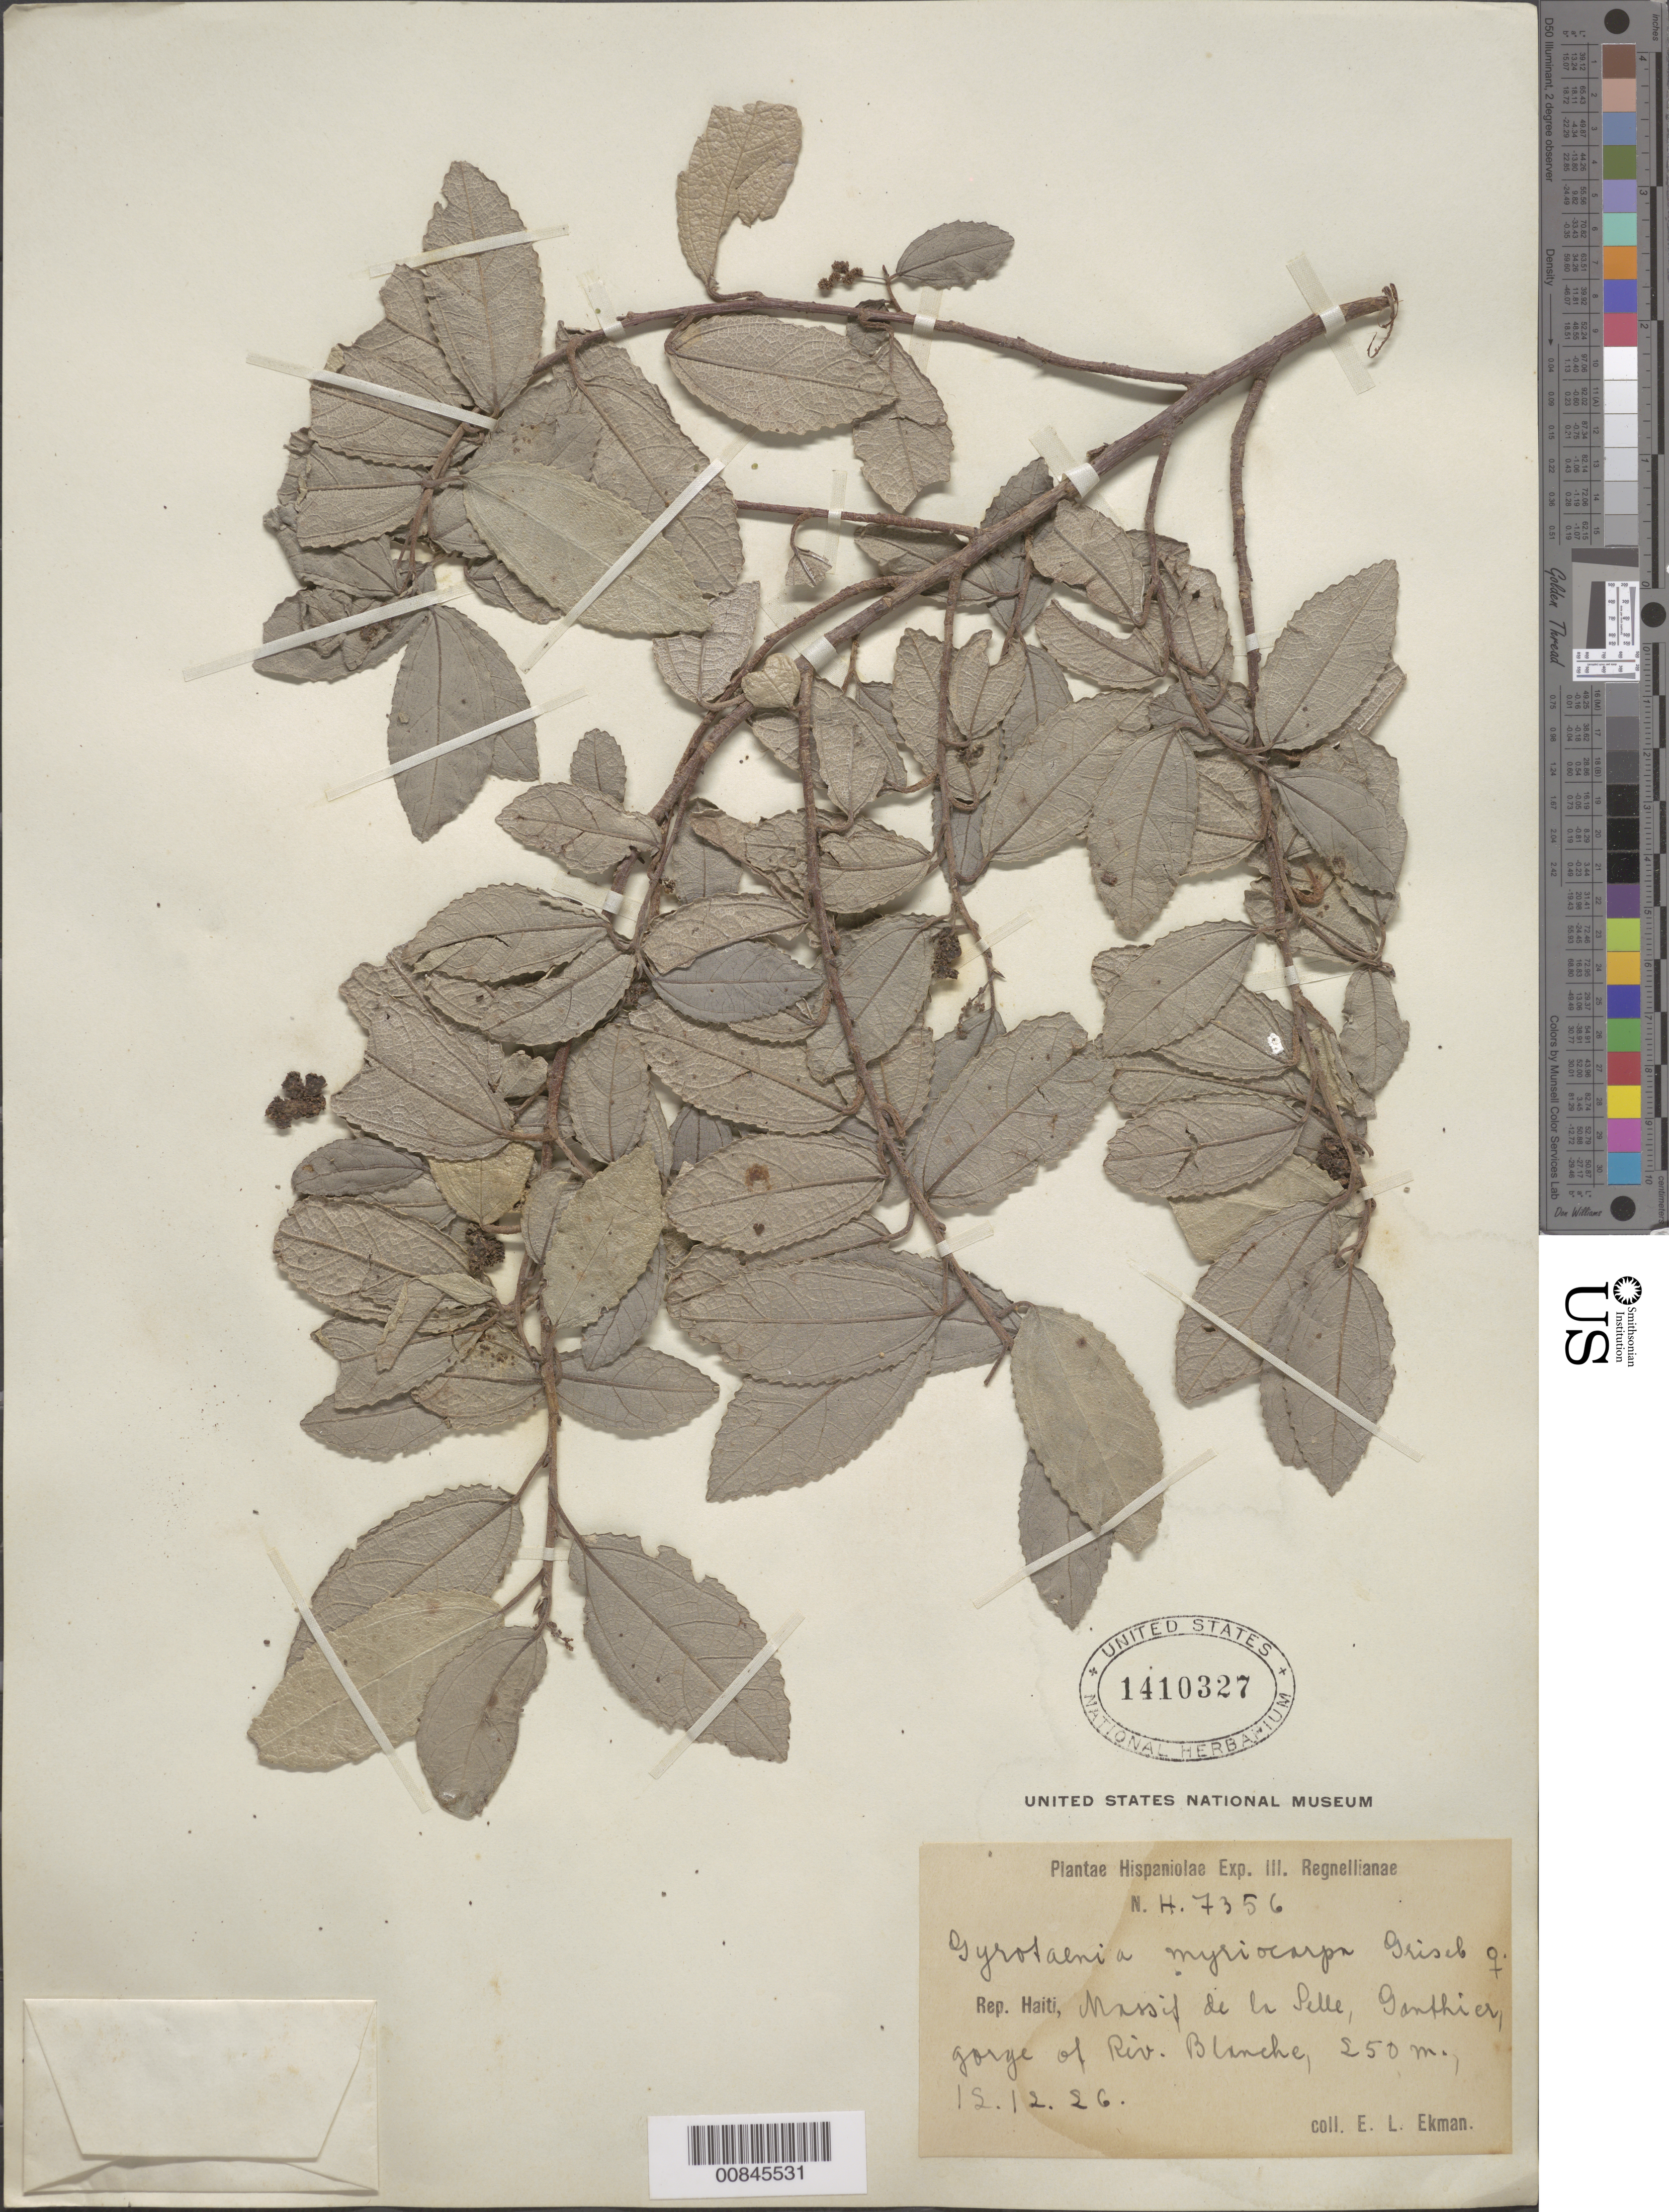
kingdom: Plantae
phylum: Tracheophyta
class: Magnoliopsida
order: Rosales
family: Urticaceae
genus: Gyrotaenia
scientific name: Gyrotaenia myriocarpa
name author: Griseb.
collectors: E. L. Ekman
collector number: H 7356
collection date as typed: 12 Dec 1926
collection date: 1926-12-12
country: Haiti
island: Hispaniola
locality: Massif de la Selle, Ganthier, gorge of Riv. Blanche.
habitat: Gorge of Riv.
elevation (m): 250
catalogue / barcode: US 1410327